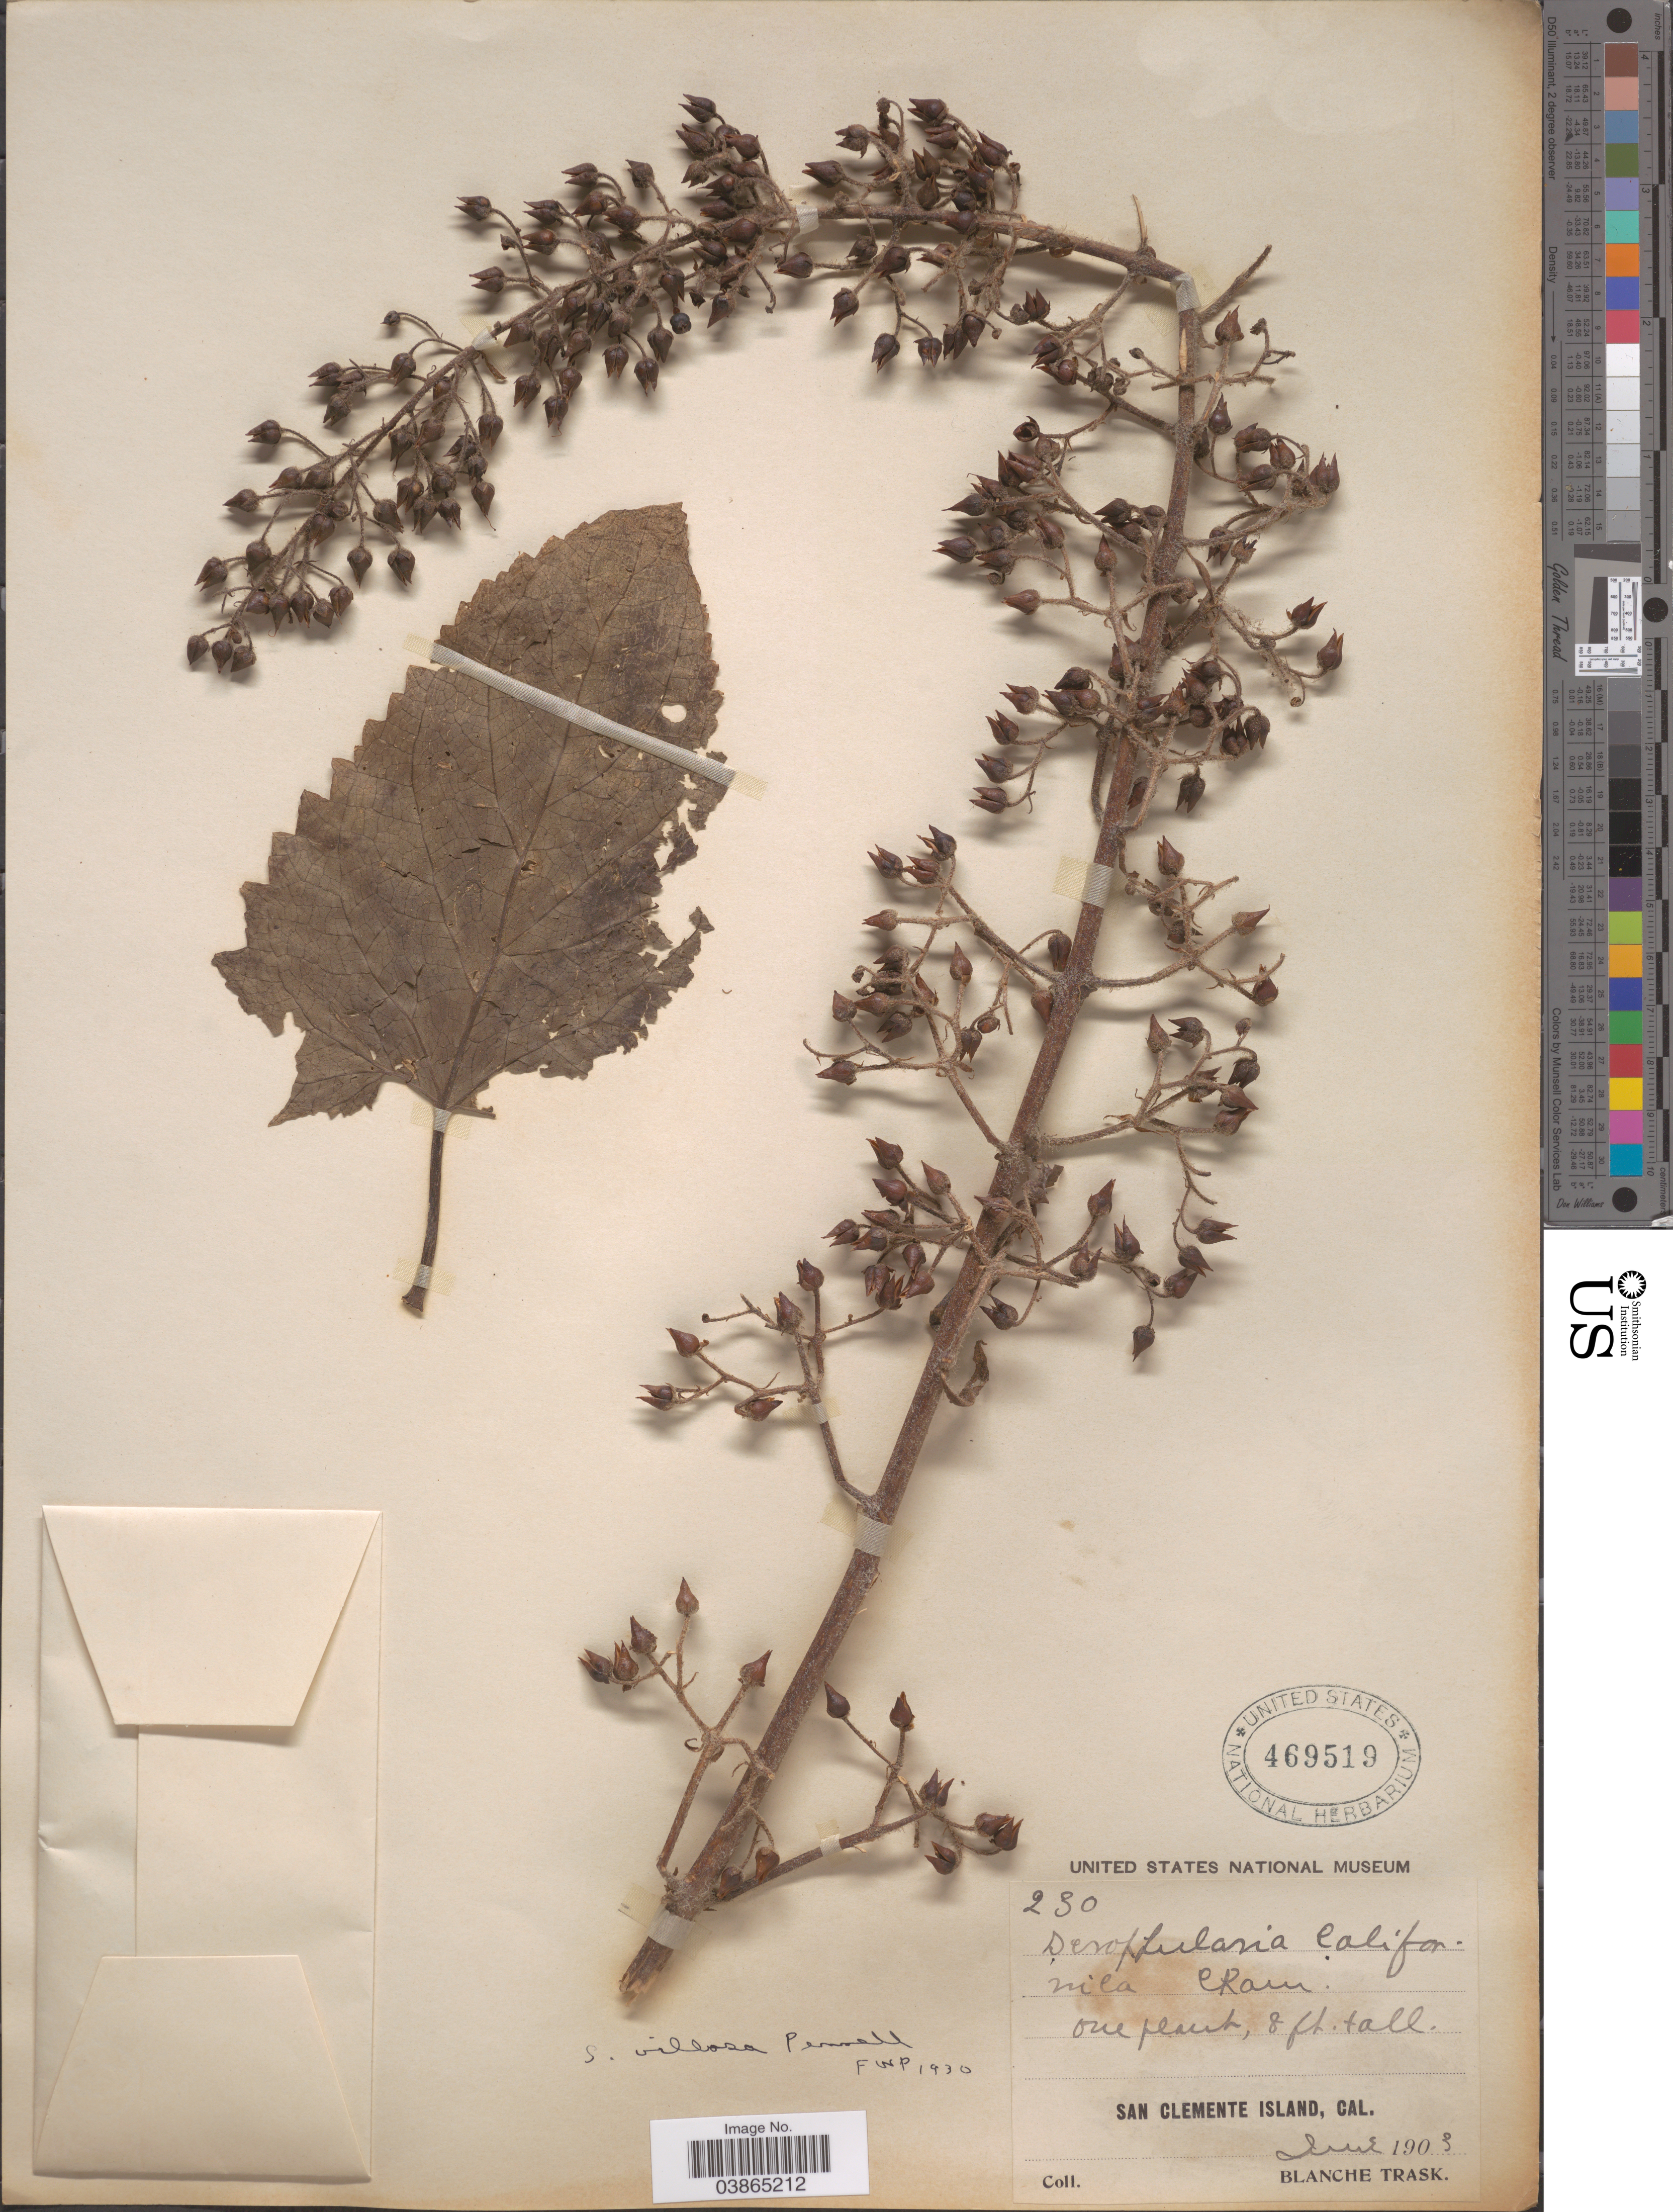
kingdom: Plantae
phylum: Tracheophyta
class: Magnoliopsida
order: Lamiales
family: Scrophulariaceae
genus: Scrophularia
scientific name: Scrophularia villosa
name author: Pennell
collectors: B. Trask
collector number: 230*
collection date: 1903-06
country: United States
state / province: California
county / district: Los Angeles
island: San Clemente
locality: San Clemente Island.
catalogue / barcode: US 469519